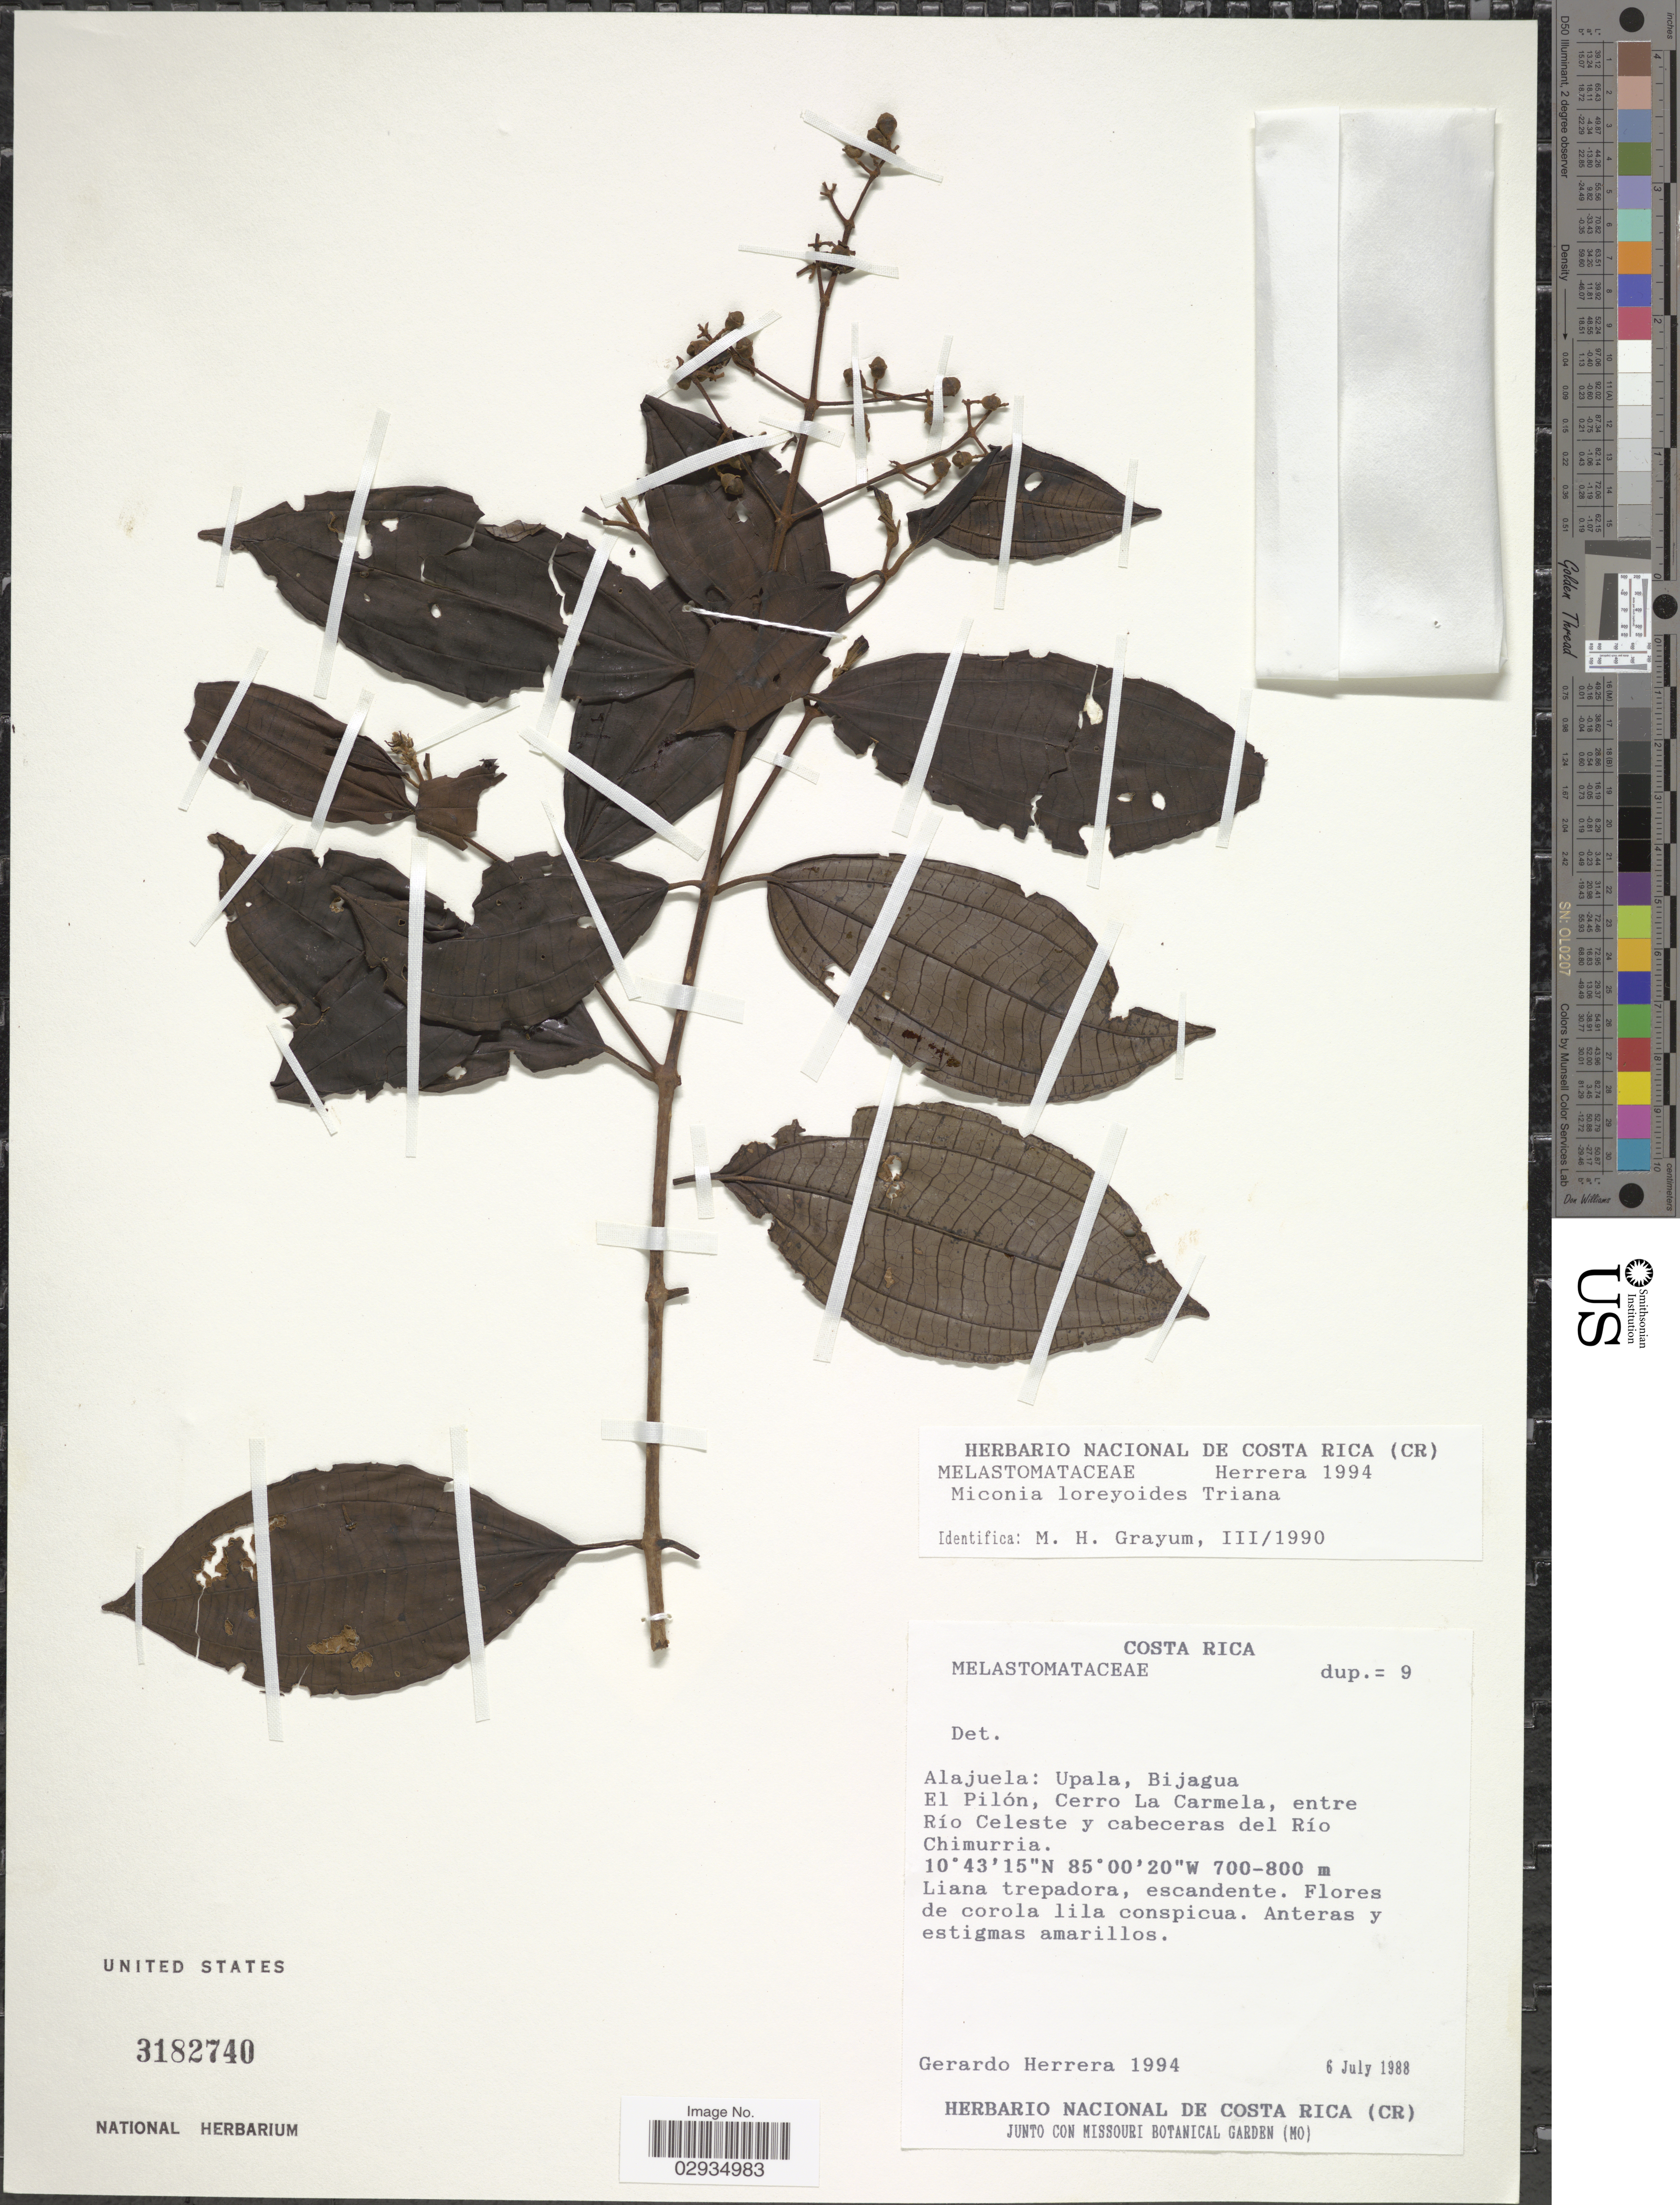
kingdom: Plantae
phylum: Tracheophyta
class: Magnoliopsida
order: Myrtales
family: Melastomataceae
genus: Miconia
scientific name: Miconia loreyoides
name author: Triana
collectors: G. Herrera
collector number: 1994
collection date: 1988-07-06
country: Costa Rica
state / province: Alajuela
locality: Upala, Bijagua El Pilón, Cerro La Cermela, entre Río Celeste y cabeceras del Río Chimurria.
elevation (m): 700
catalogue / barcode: US 3182740